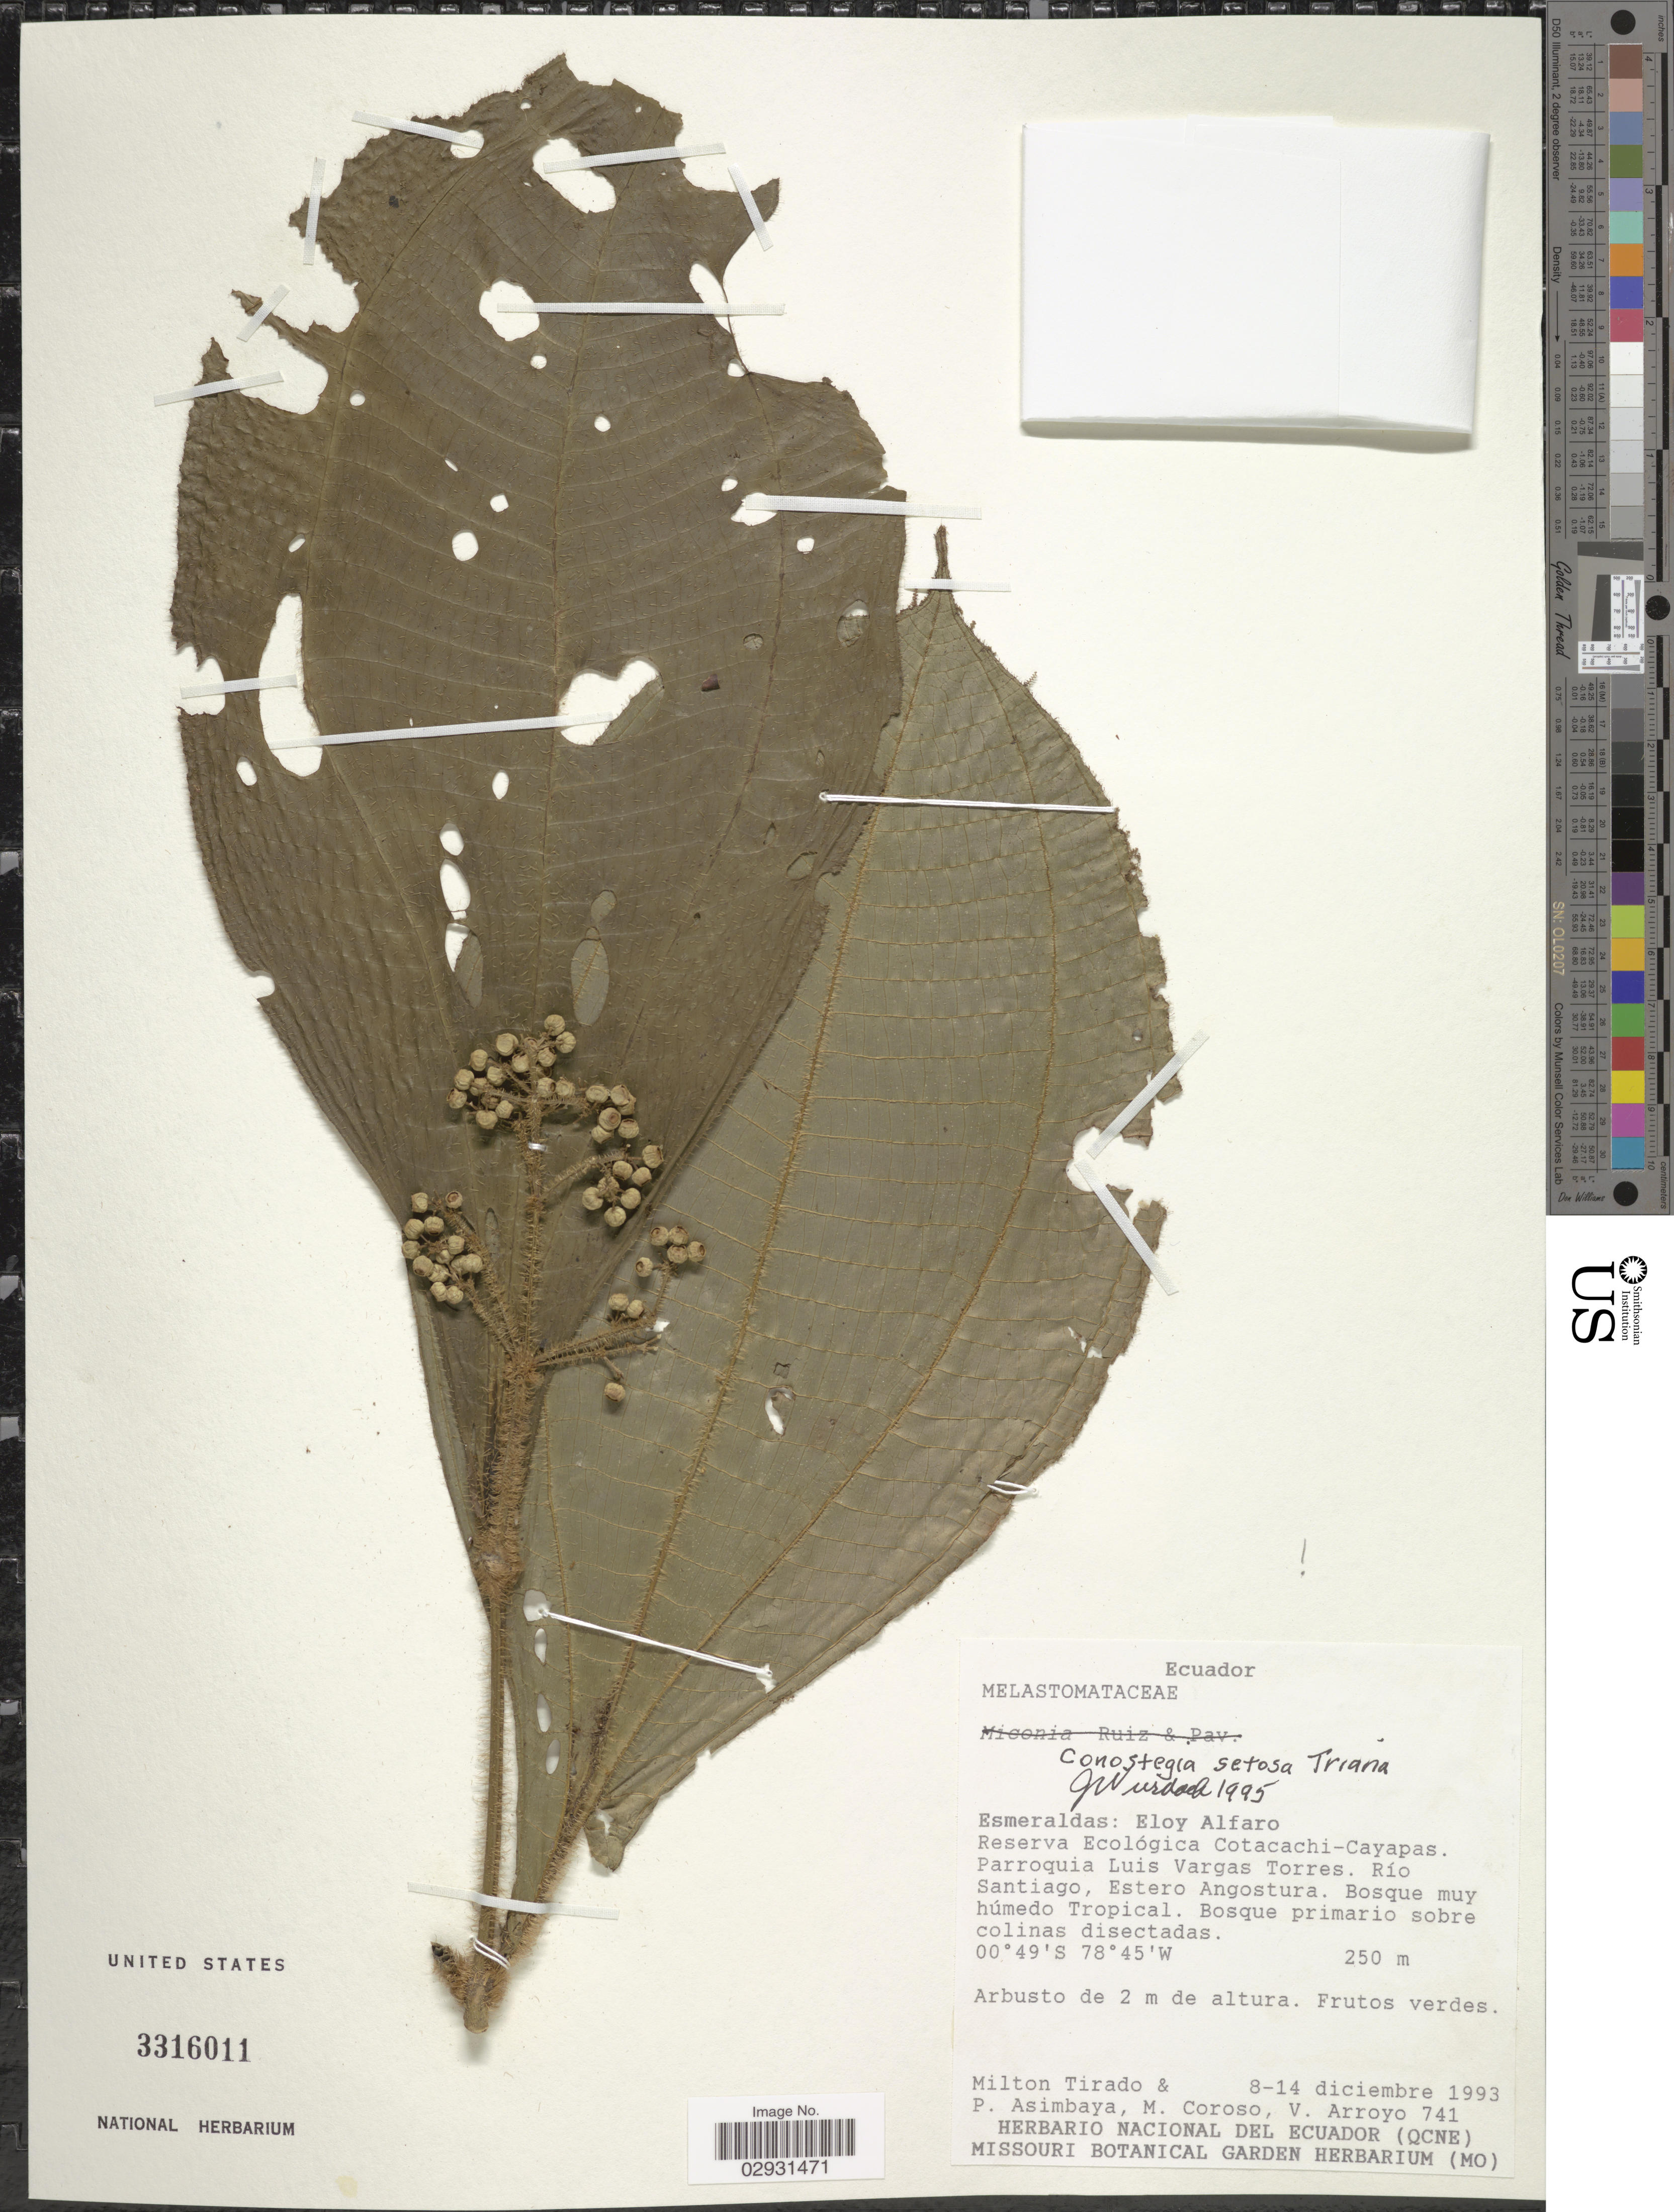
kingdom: Plantae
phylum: Tracheophyta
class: Magnoliopsida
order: Myrtales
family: Melastomataceae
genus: Conostegia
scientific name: Conostegia setosa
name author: Triana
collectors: M. Tirado, P. Asimbaya, M. Coroso & V. Arroyo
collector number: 741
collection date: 1993-12-08/1993-12-14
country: Ecuador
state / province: Esmeraldas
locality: Eloy Alfaro, Reserva Ecológica Cotacachi-Cayapas. Parroquia Luis Vargas Torres. Río Santiago, Estero Angostura.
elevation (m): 250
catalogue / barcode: US 3316011